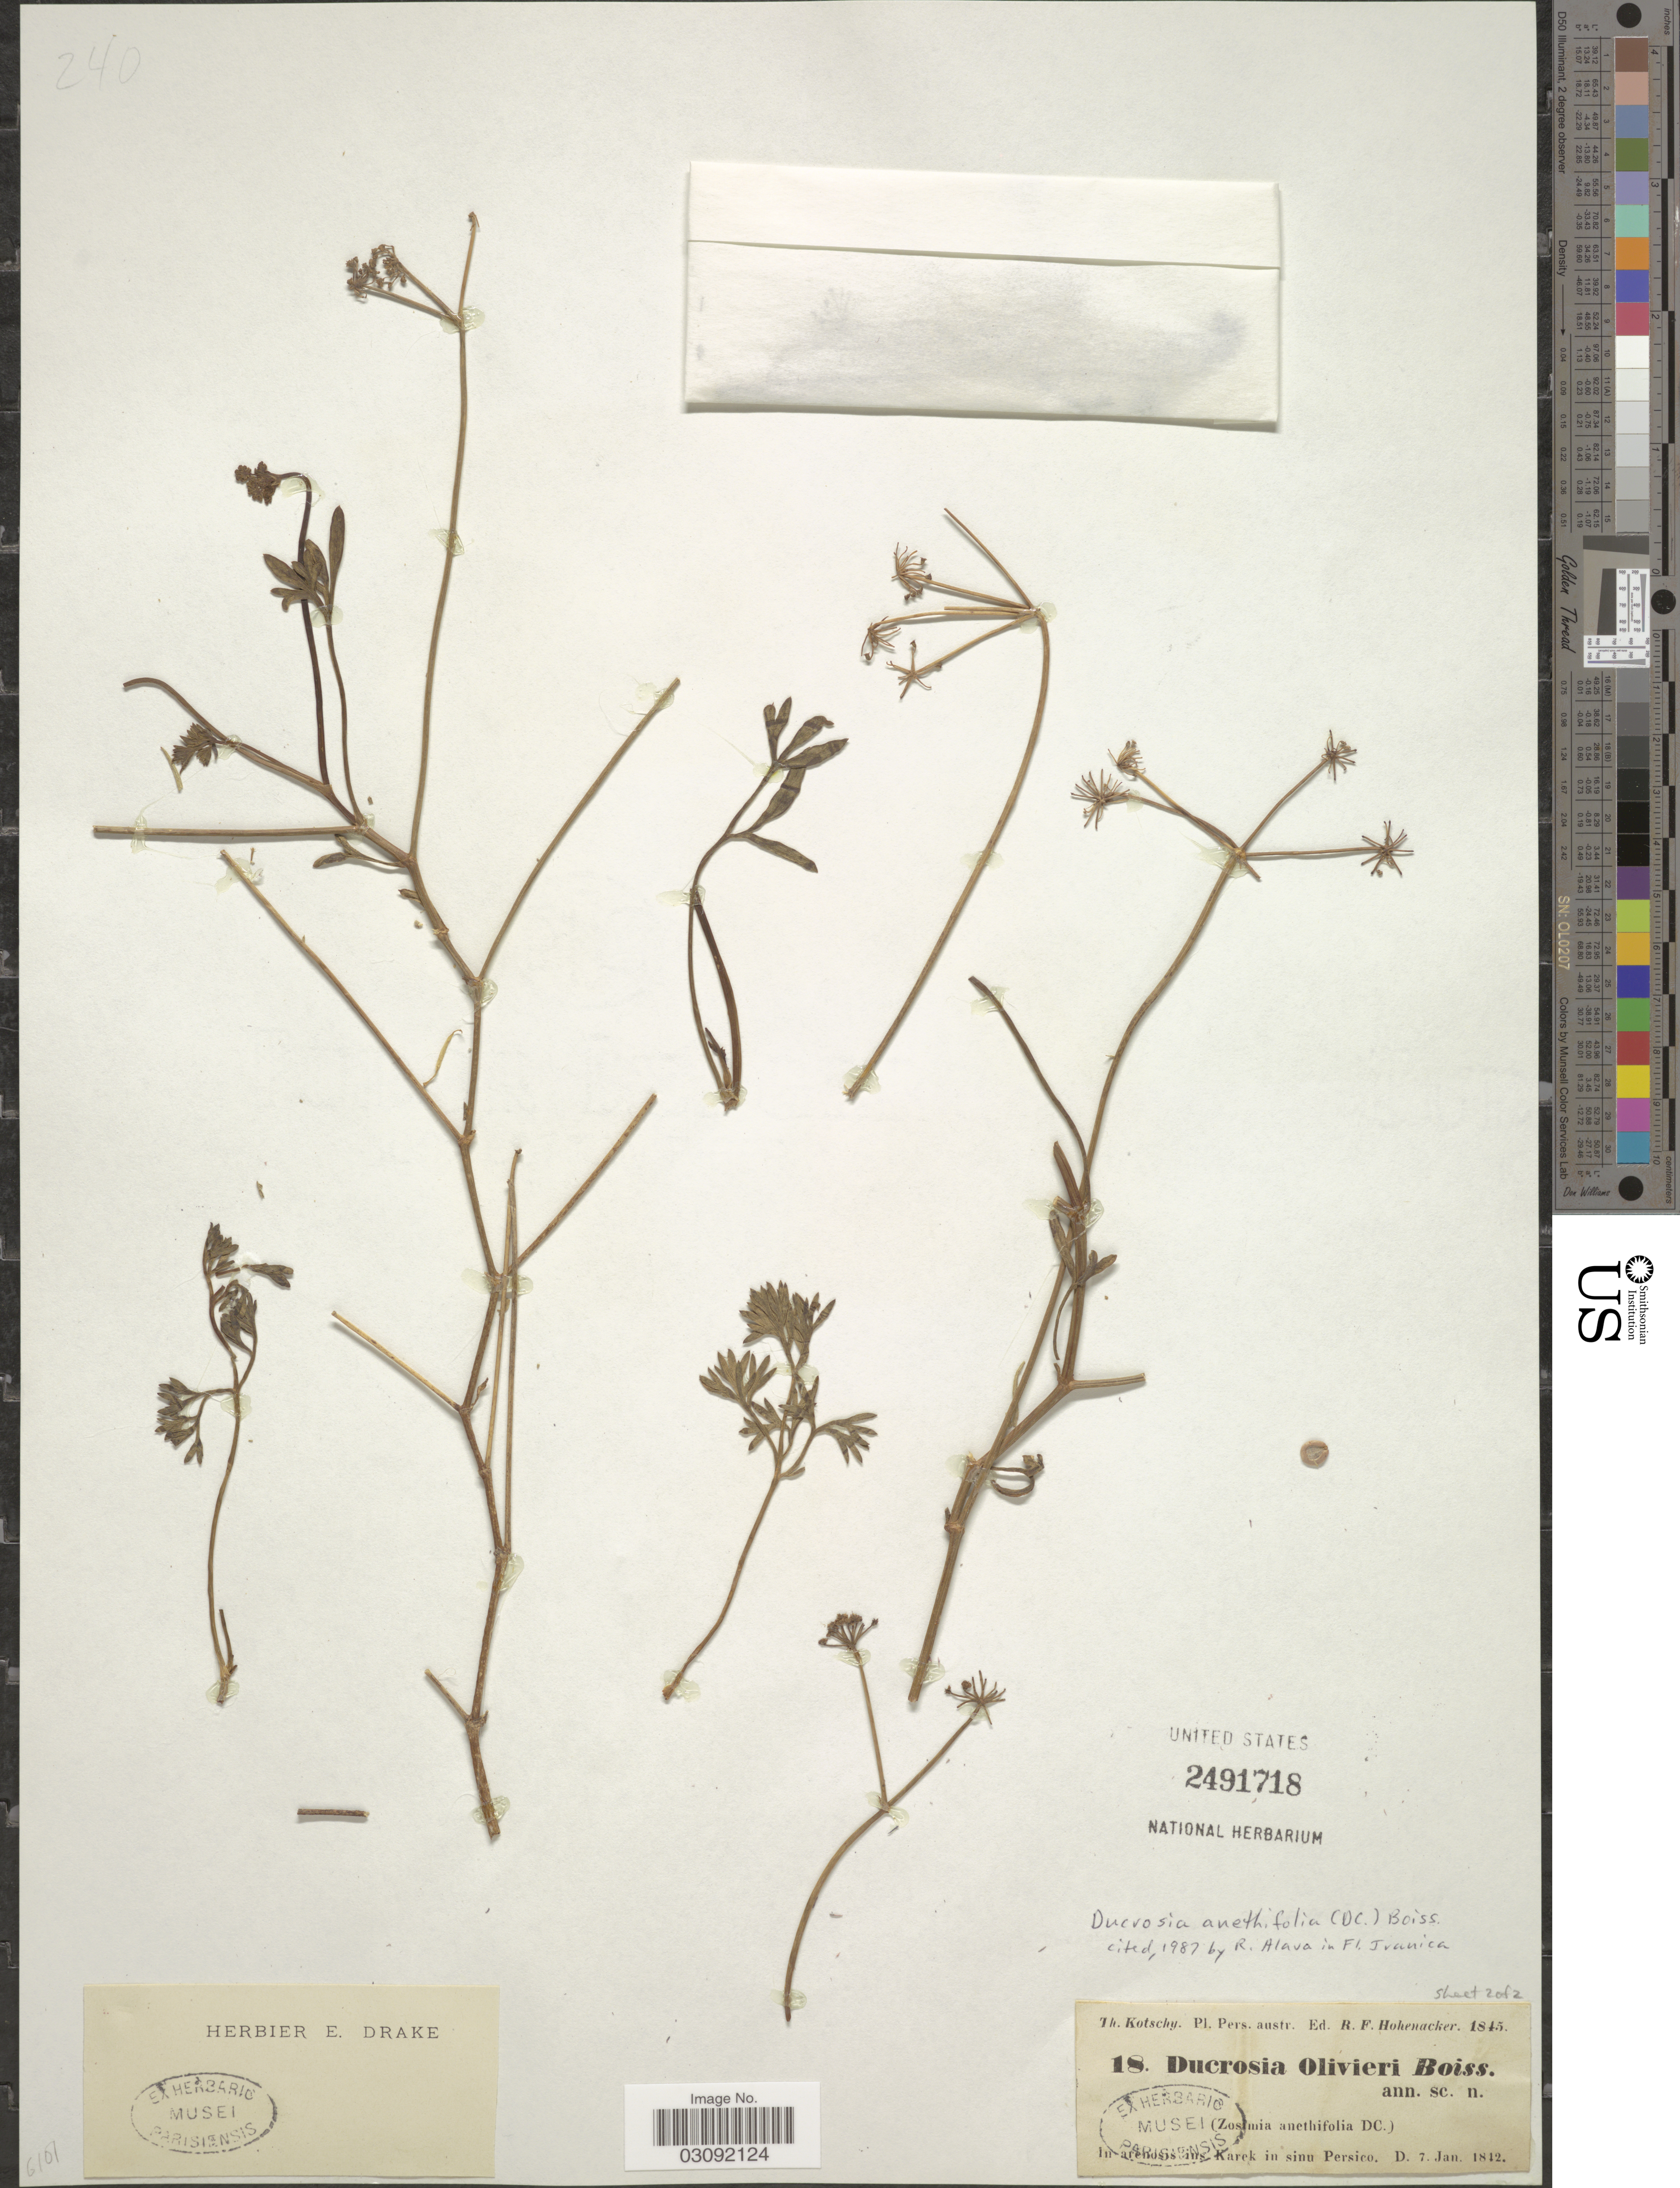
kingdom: Plantae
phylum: Tracheophyta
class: Magnoliopsida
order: Apiales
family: Apiaceae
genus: Ducrosia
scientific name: Ducrosia anethifolia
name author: (DC.) Boiss.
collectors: K. G. Kotschy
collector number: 18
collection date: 1812-01-07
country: Iran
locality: Pers. austr. In arenosis ins. Karek in sinu Persico.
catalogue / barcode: US 2491718